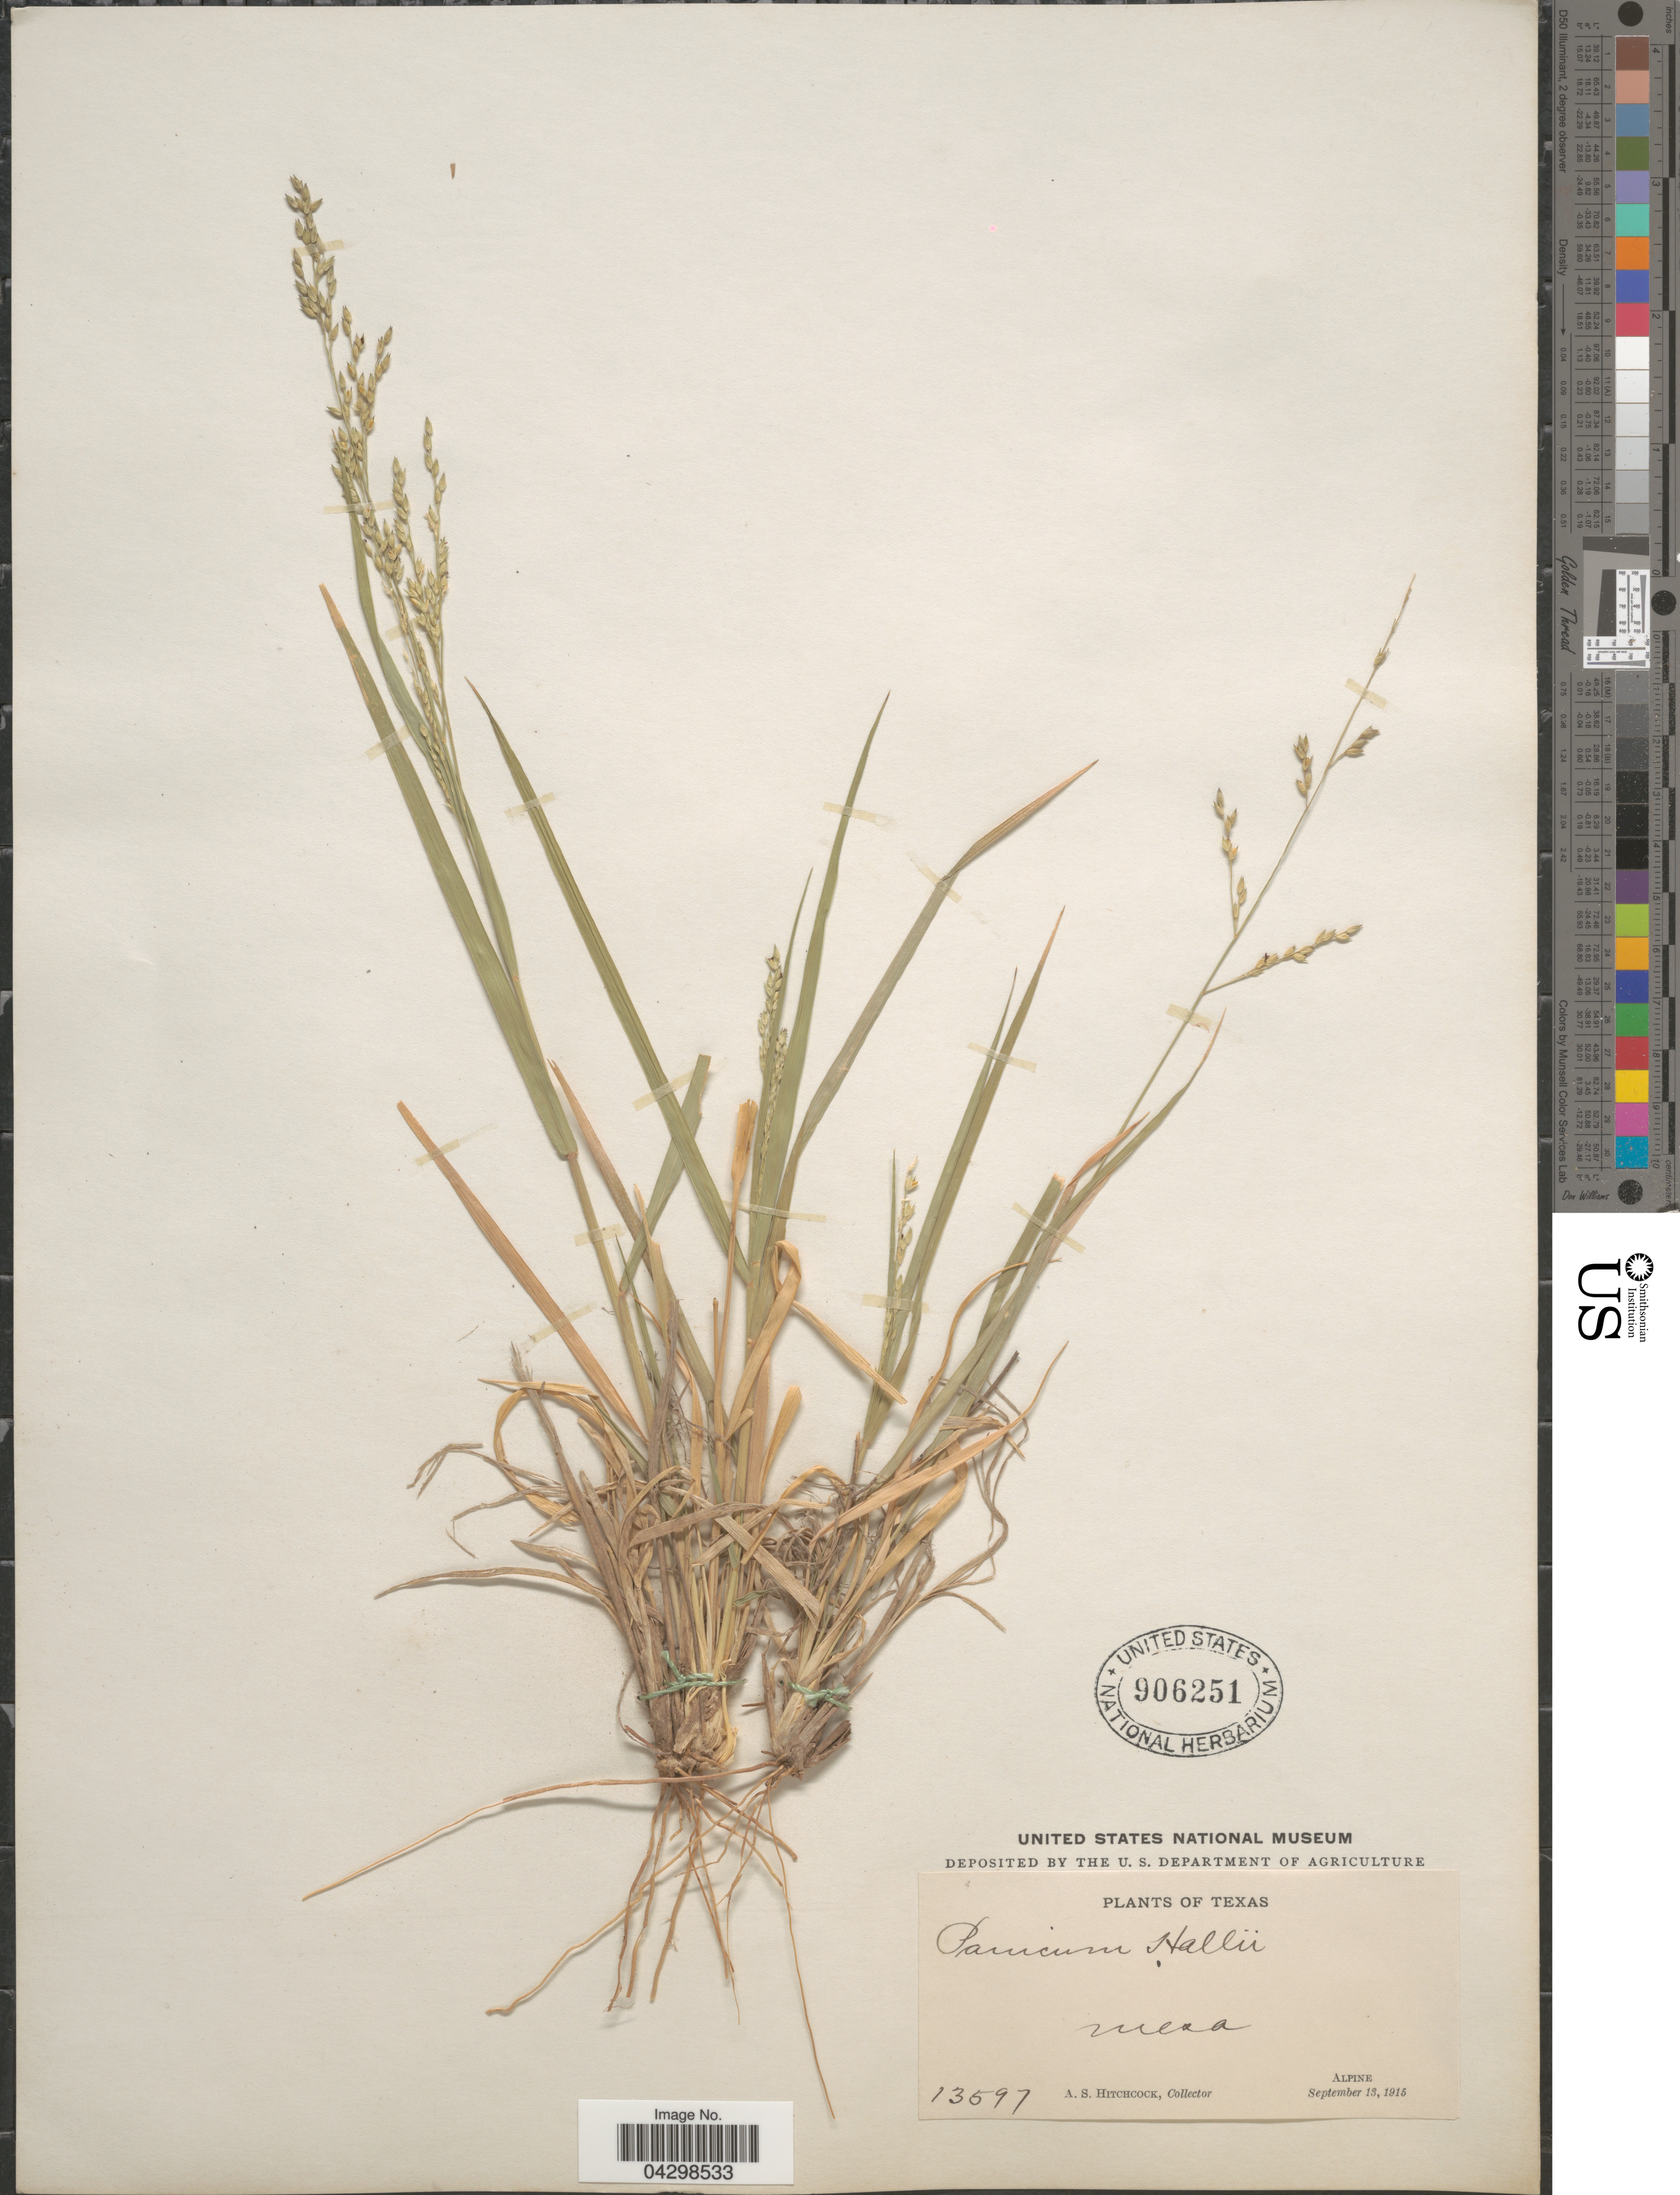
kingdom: Plantae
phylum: Tracheophyta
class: Liliopsida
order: Poales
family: Poaceae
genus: Panicum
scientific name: Panicum hallii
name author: Vasey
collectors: A. S. Hitchcock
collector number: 13597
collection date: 1915-09-13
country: United States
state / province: Texas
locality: Mesa. Alpine.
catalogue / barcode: US 906251